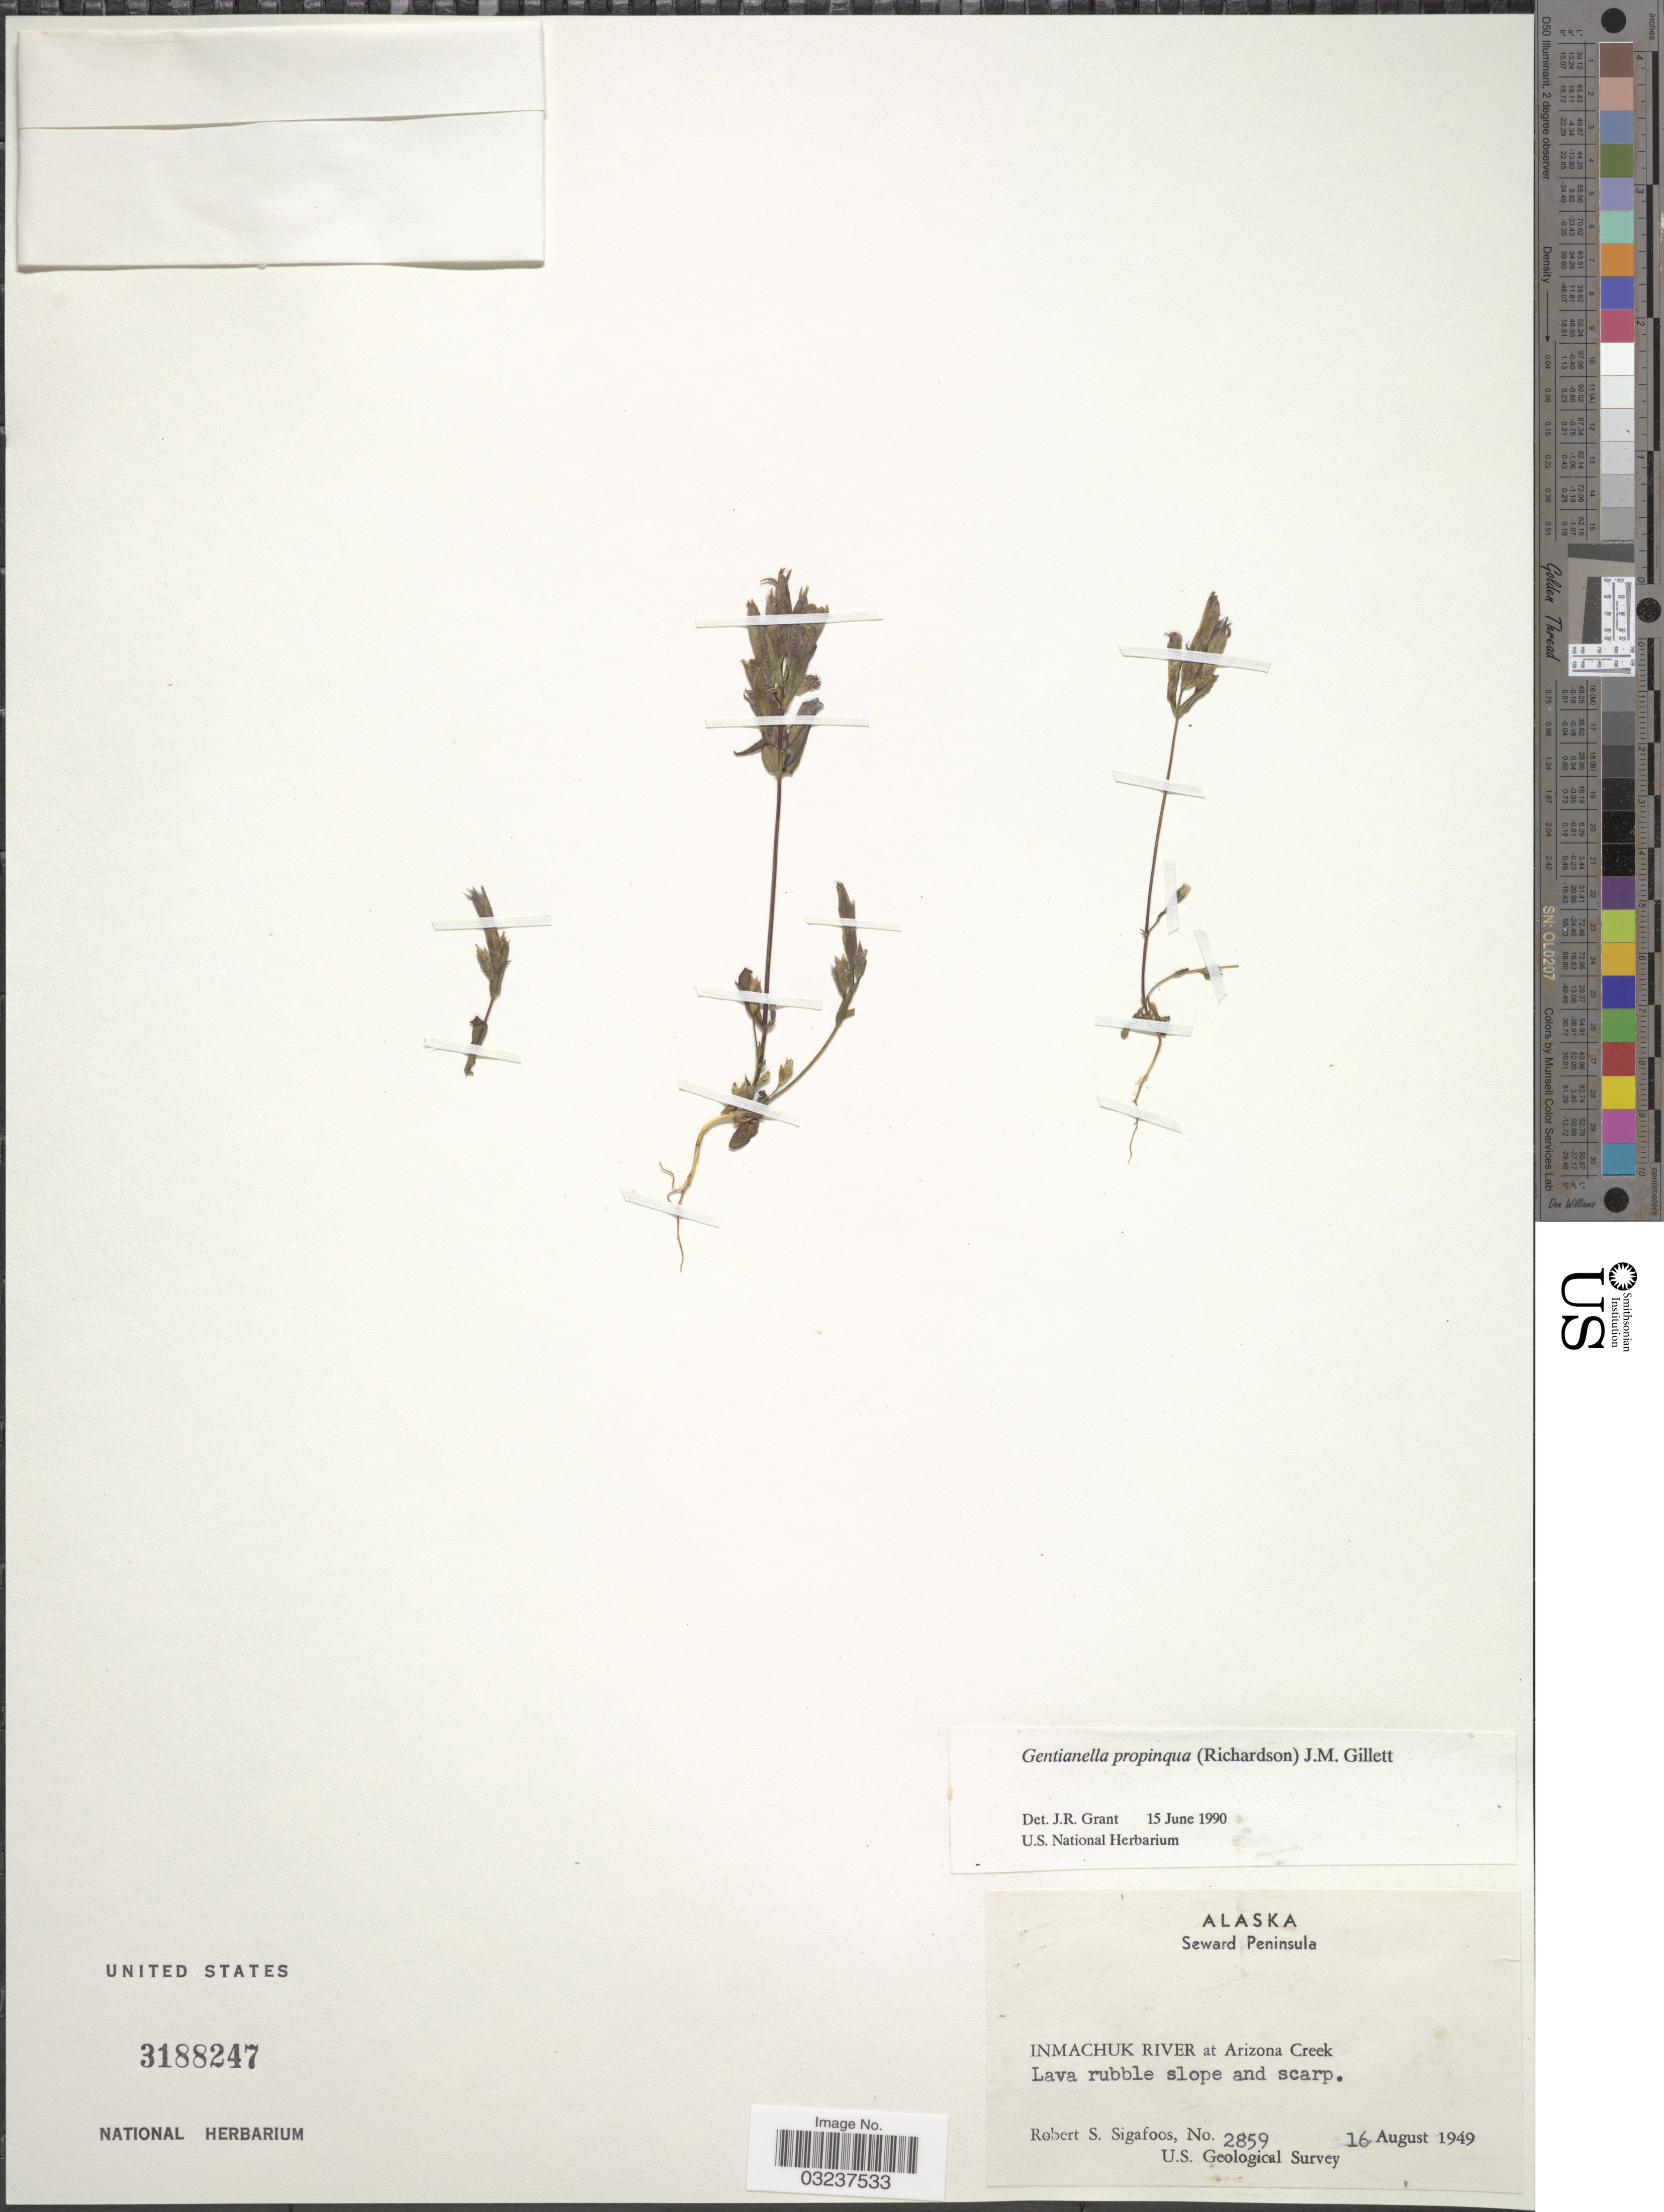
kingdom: Plantae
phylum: Tracheophyta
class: Magnoliopsida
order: Gentianales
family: Gentianaceae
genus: Gentianella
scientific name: Gentianella propinqua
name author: (Richardson) J.M. Gillett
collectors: R. Sigafoos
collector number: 2859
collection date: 1949-08-16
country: United States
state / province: Alaska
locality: Seward Peninsula. Inmachuk River at Arizona Creek.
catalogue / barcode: US 3188247